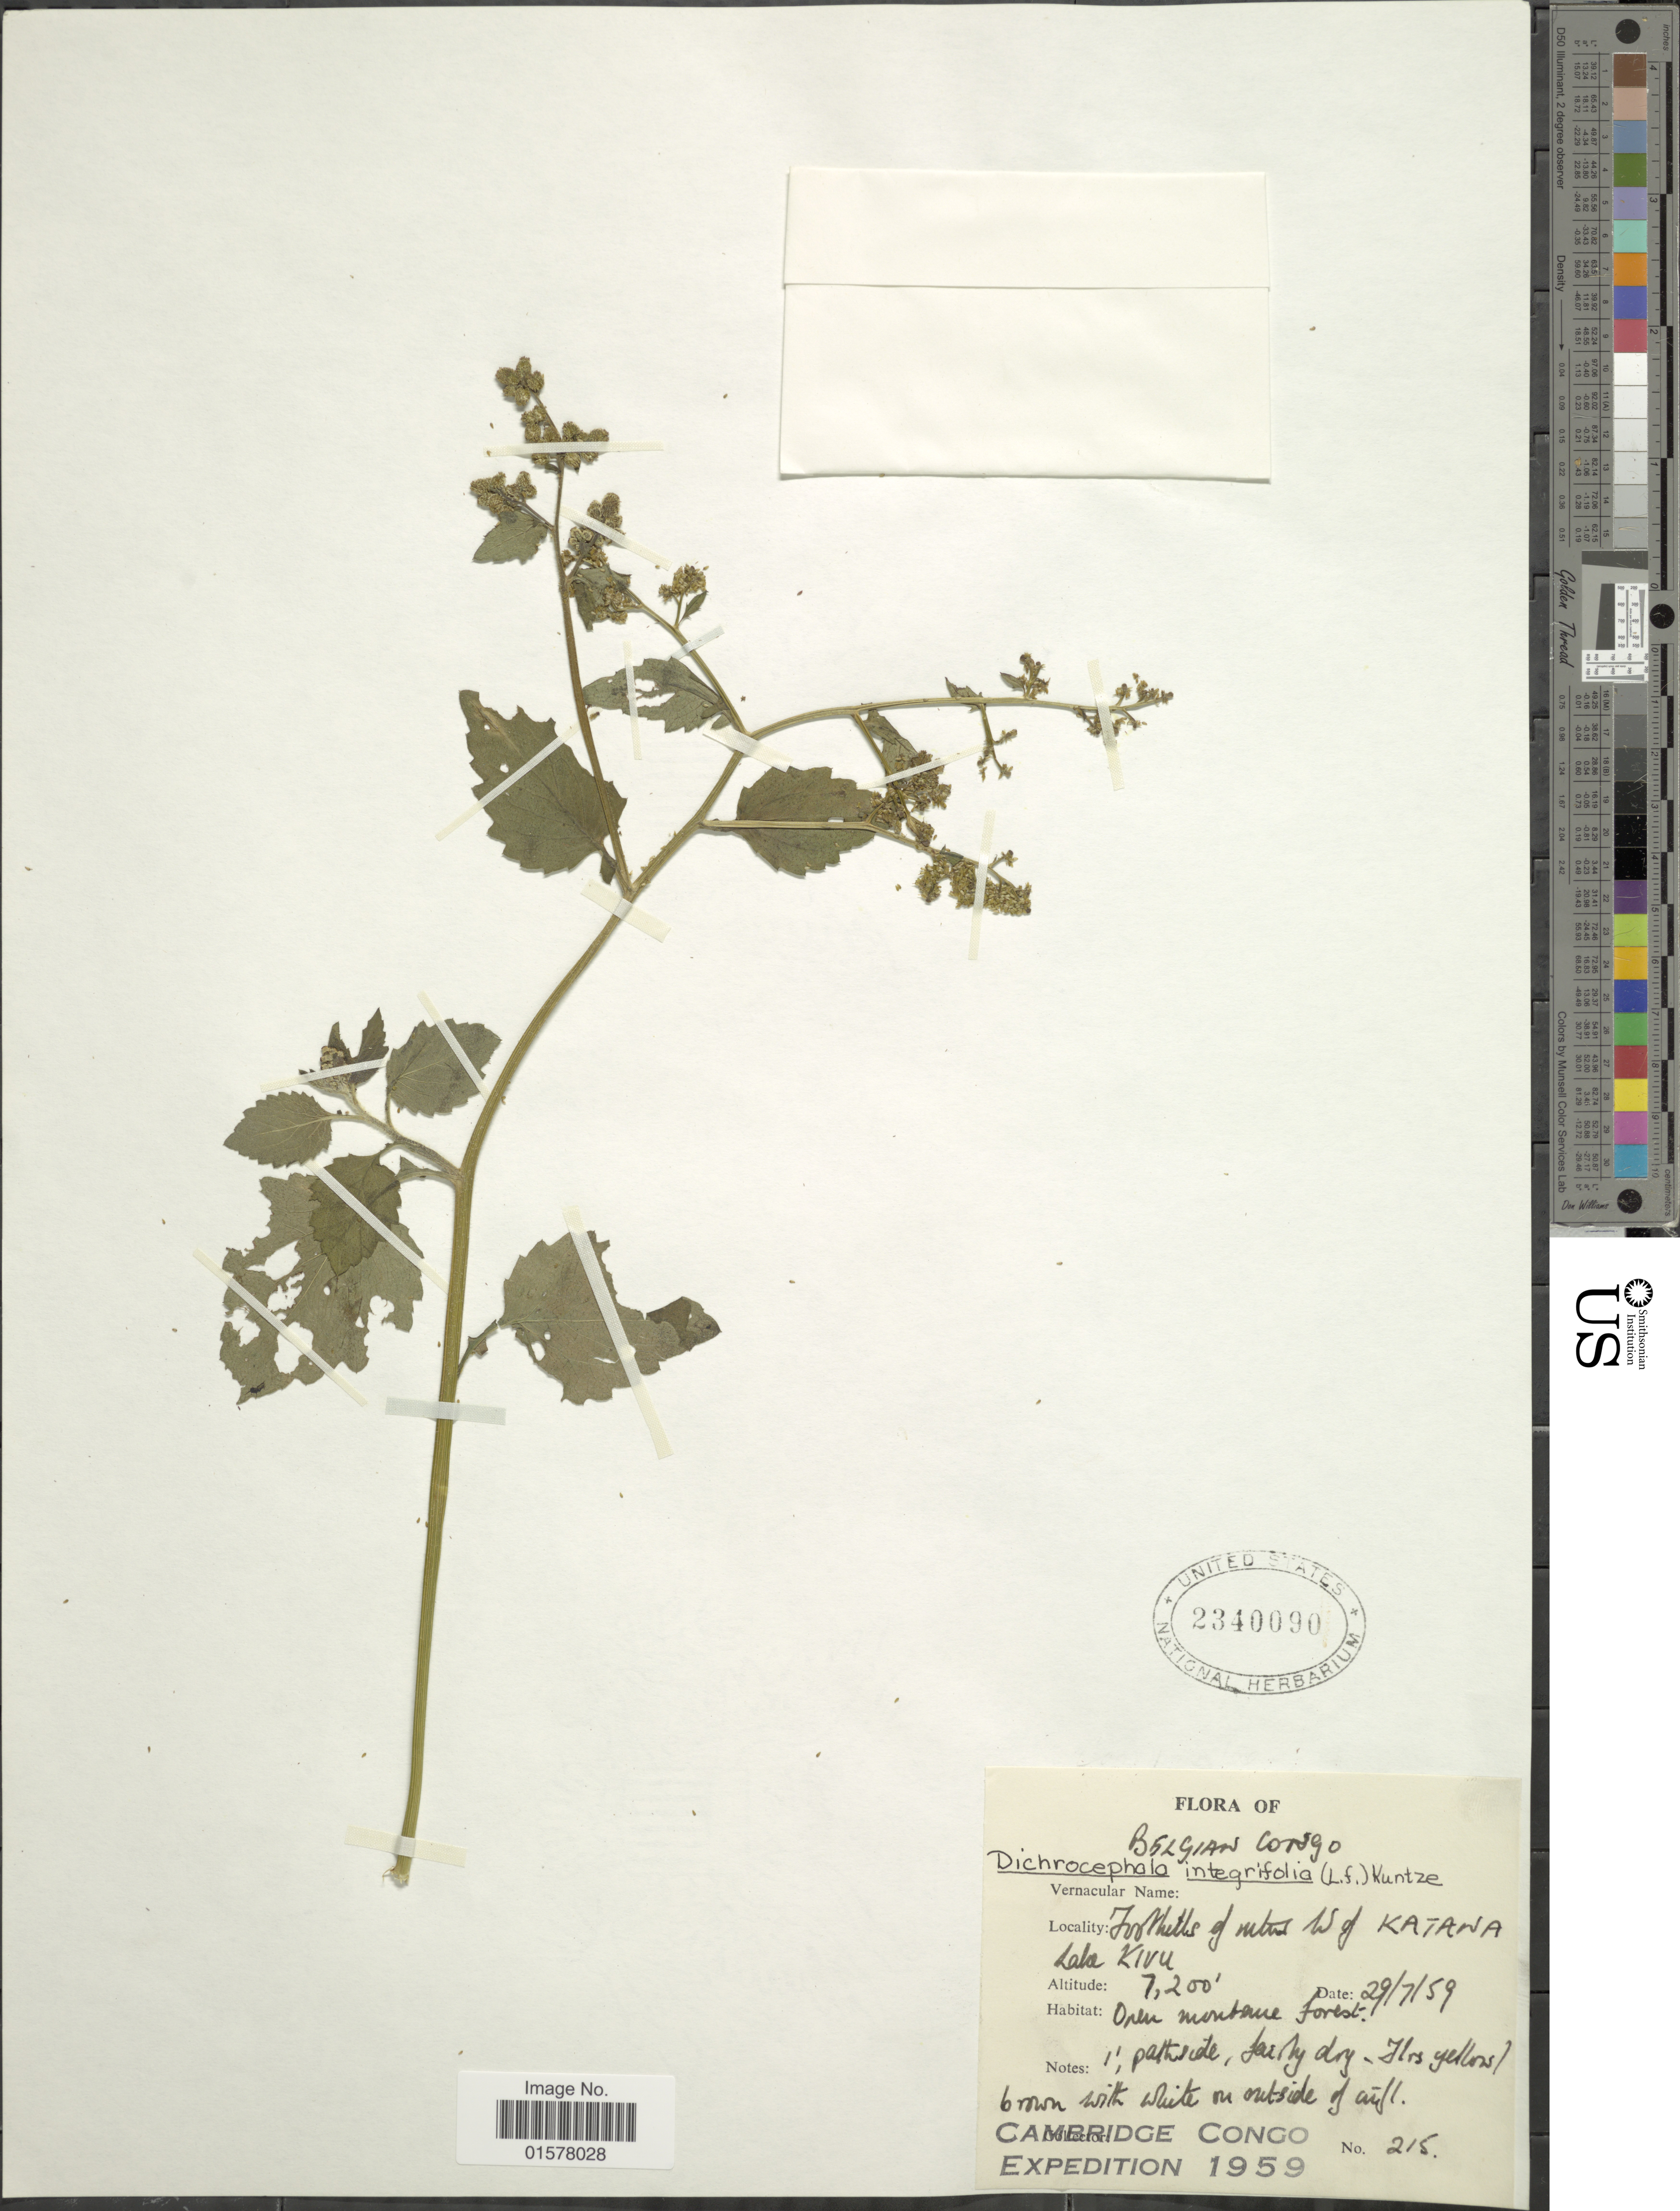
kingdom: Plantae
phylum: Tracheophyta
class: Magnoliopsida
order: Asterales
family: Asteraceae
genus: Dichrocephala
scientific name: Dichrocephala integrifolia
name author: (L. f.) Kuntze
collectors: Cambridge Congo Expedition 1959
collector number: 215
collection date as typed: Transcribed d/m/y: 29/7/59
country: Congo, Democratic Republic of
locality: Belgian Congo, Foothills of netens W of Katawa Lala Kivu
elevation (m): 2195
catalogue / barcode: US 2340090